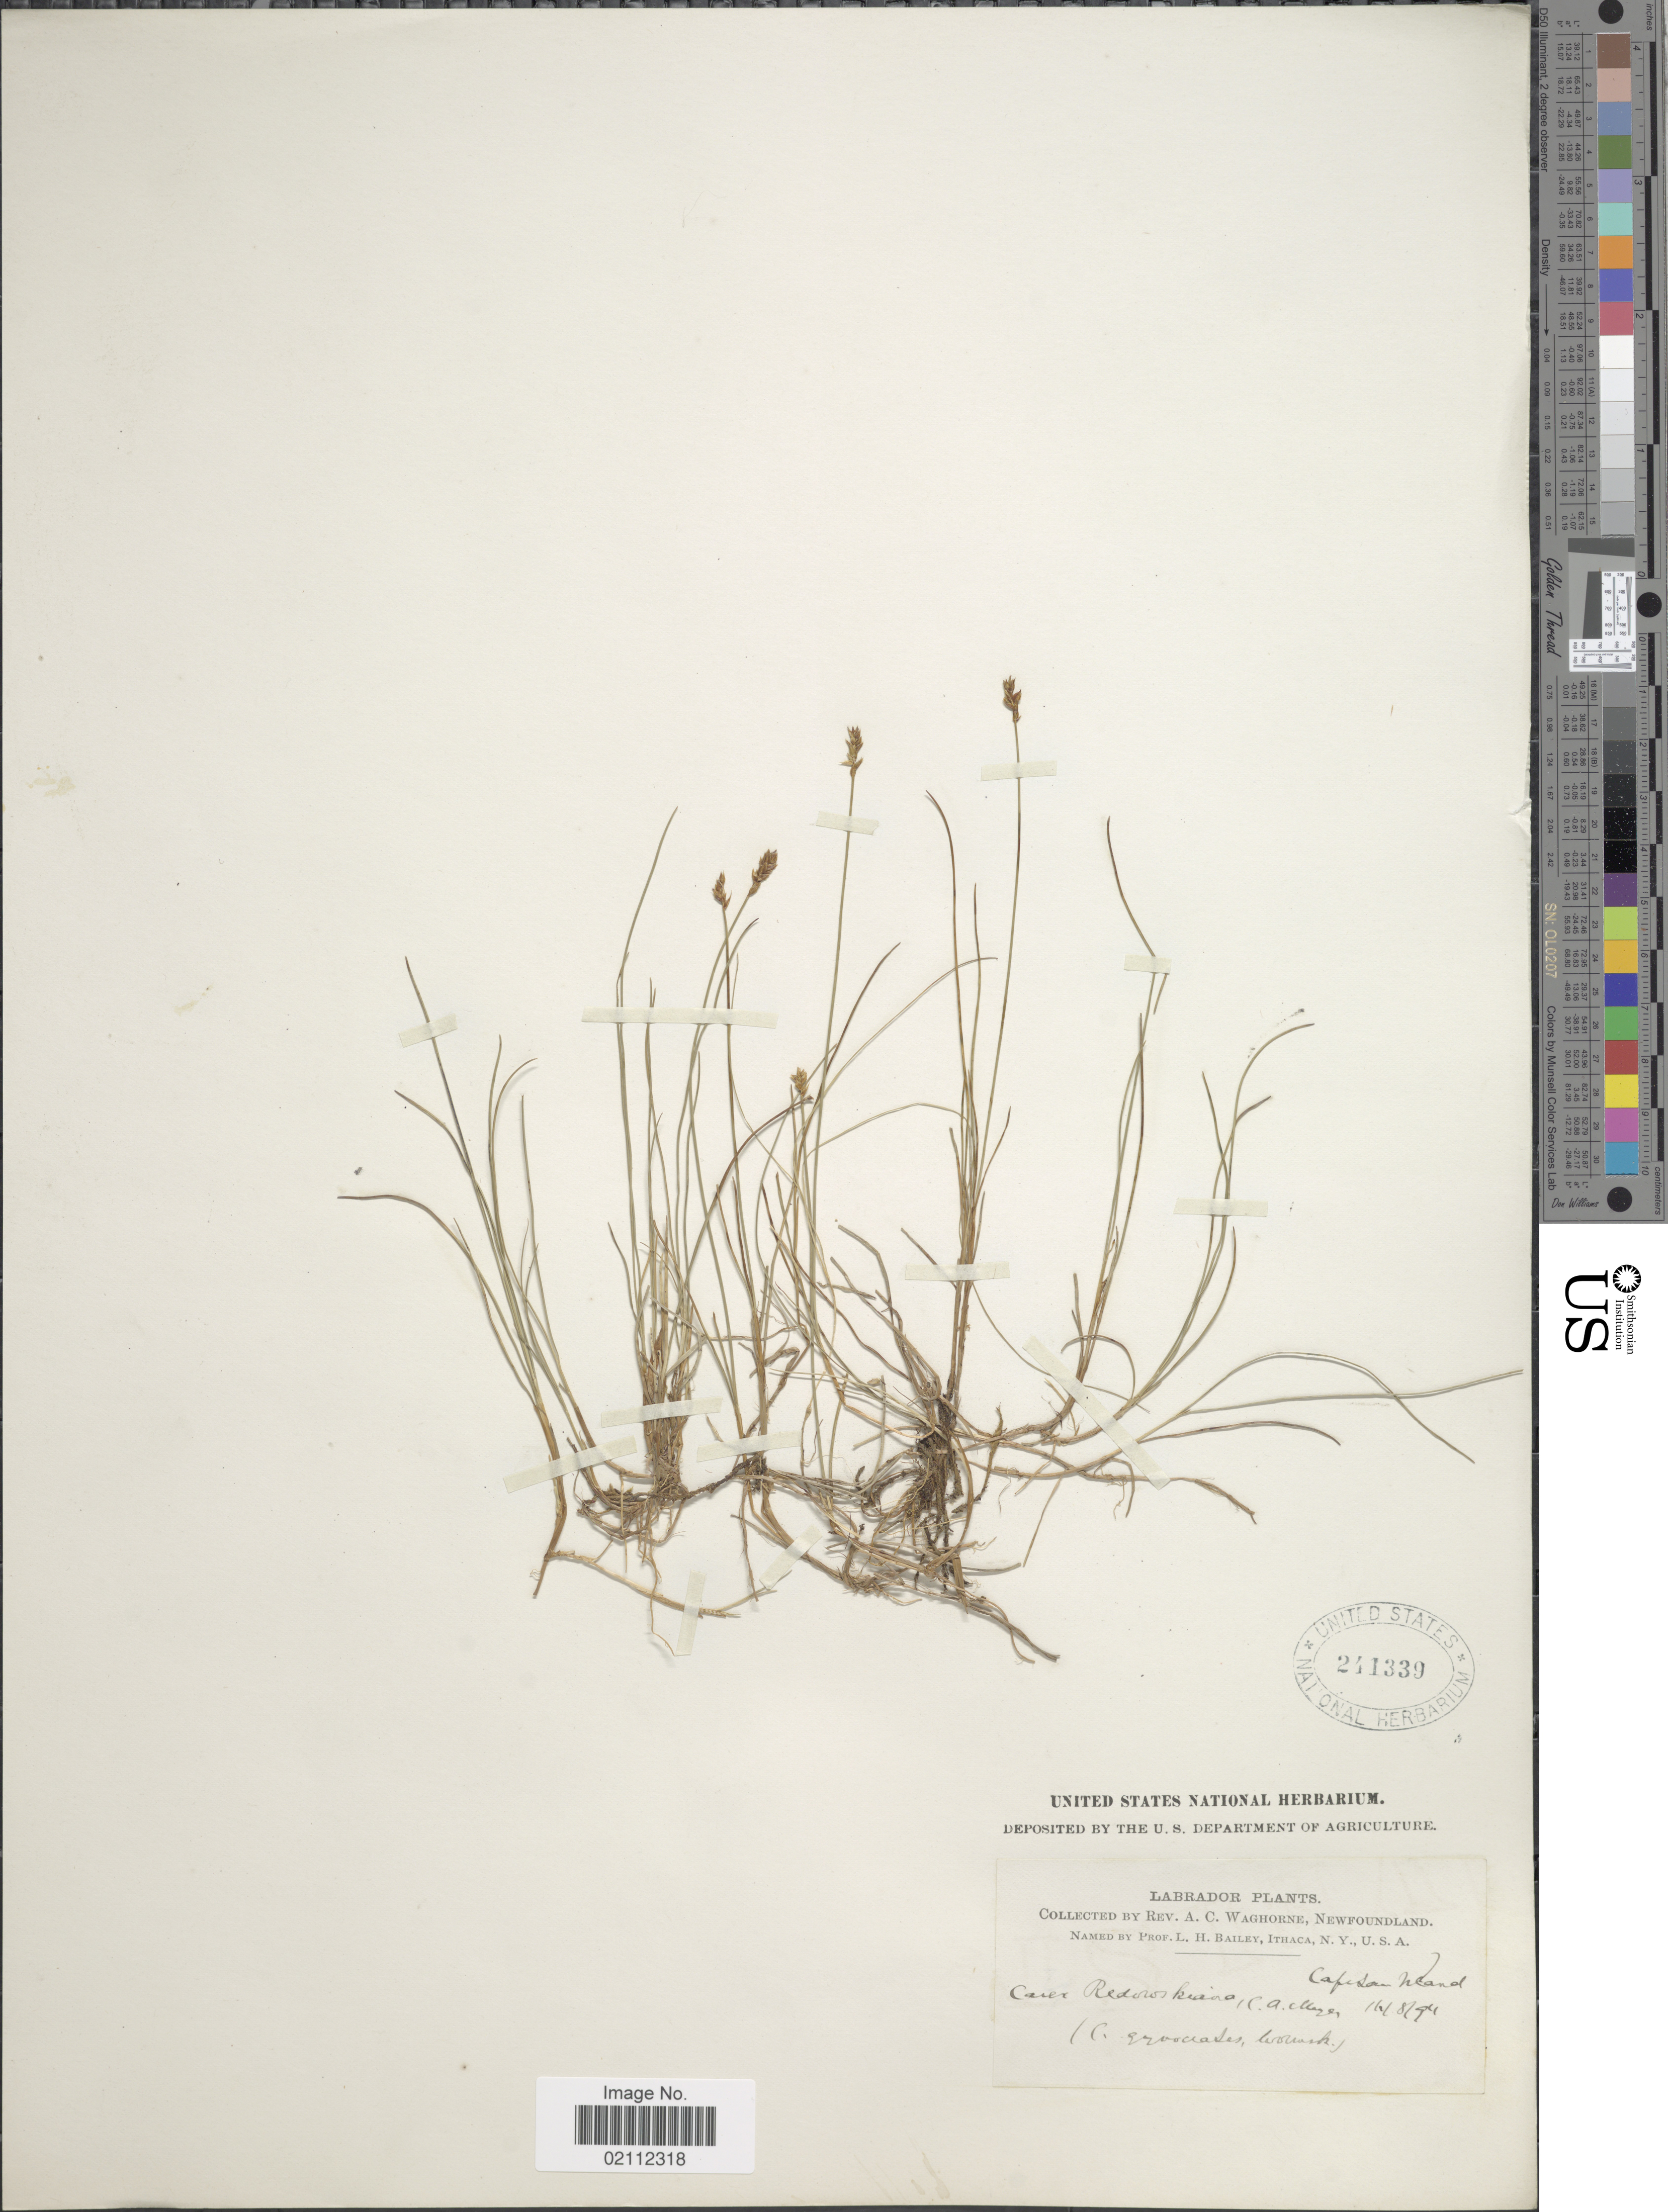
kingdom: Plantae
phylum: Tracheophyta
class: Liliopsida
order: Poales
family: Cyperaceae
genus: Carex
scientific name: Carex nardina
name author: (Hornem.) Fr.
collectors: A. Waghorne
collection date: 1894-08-16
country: Canada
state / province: Newfoundland and Labrador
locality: Labrador. Capstan Island.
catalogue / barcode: US 241339